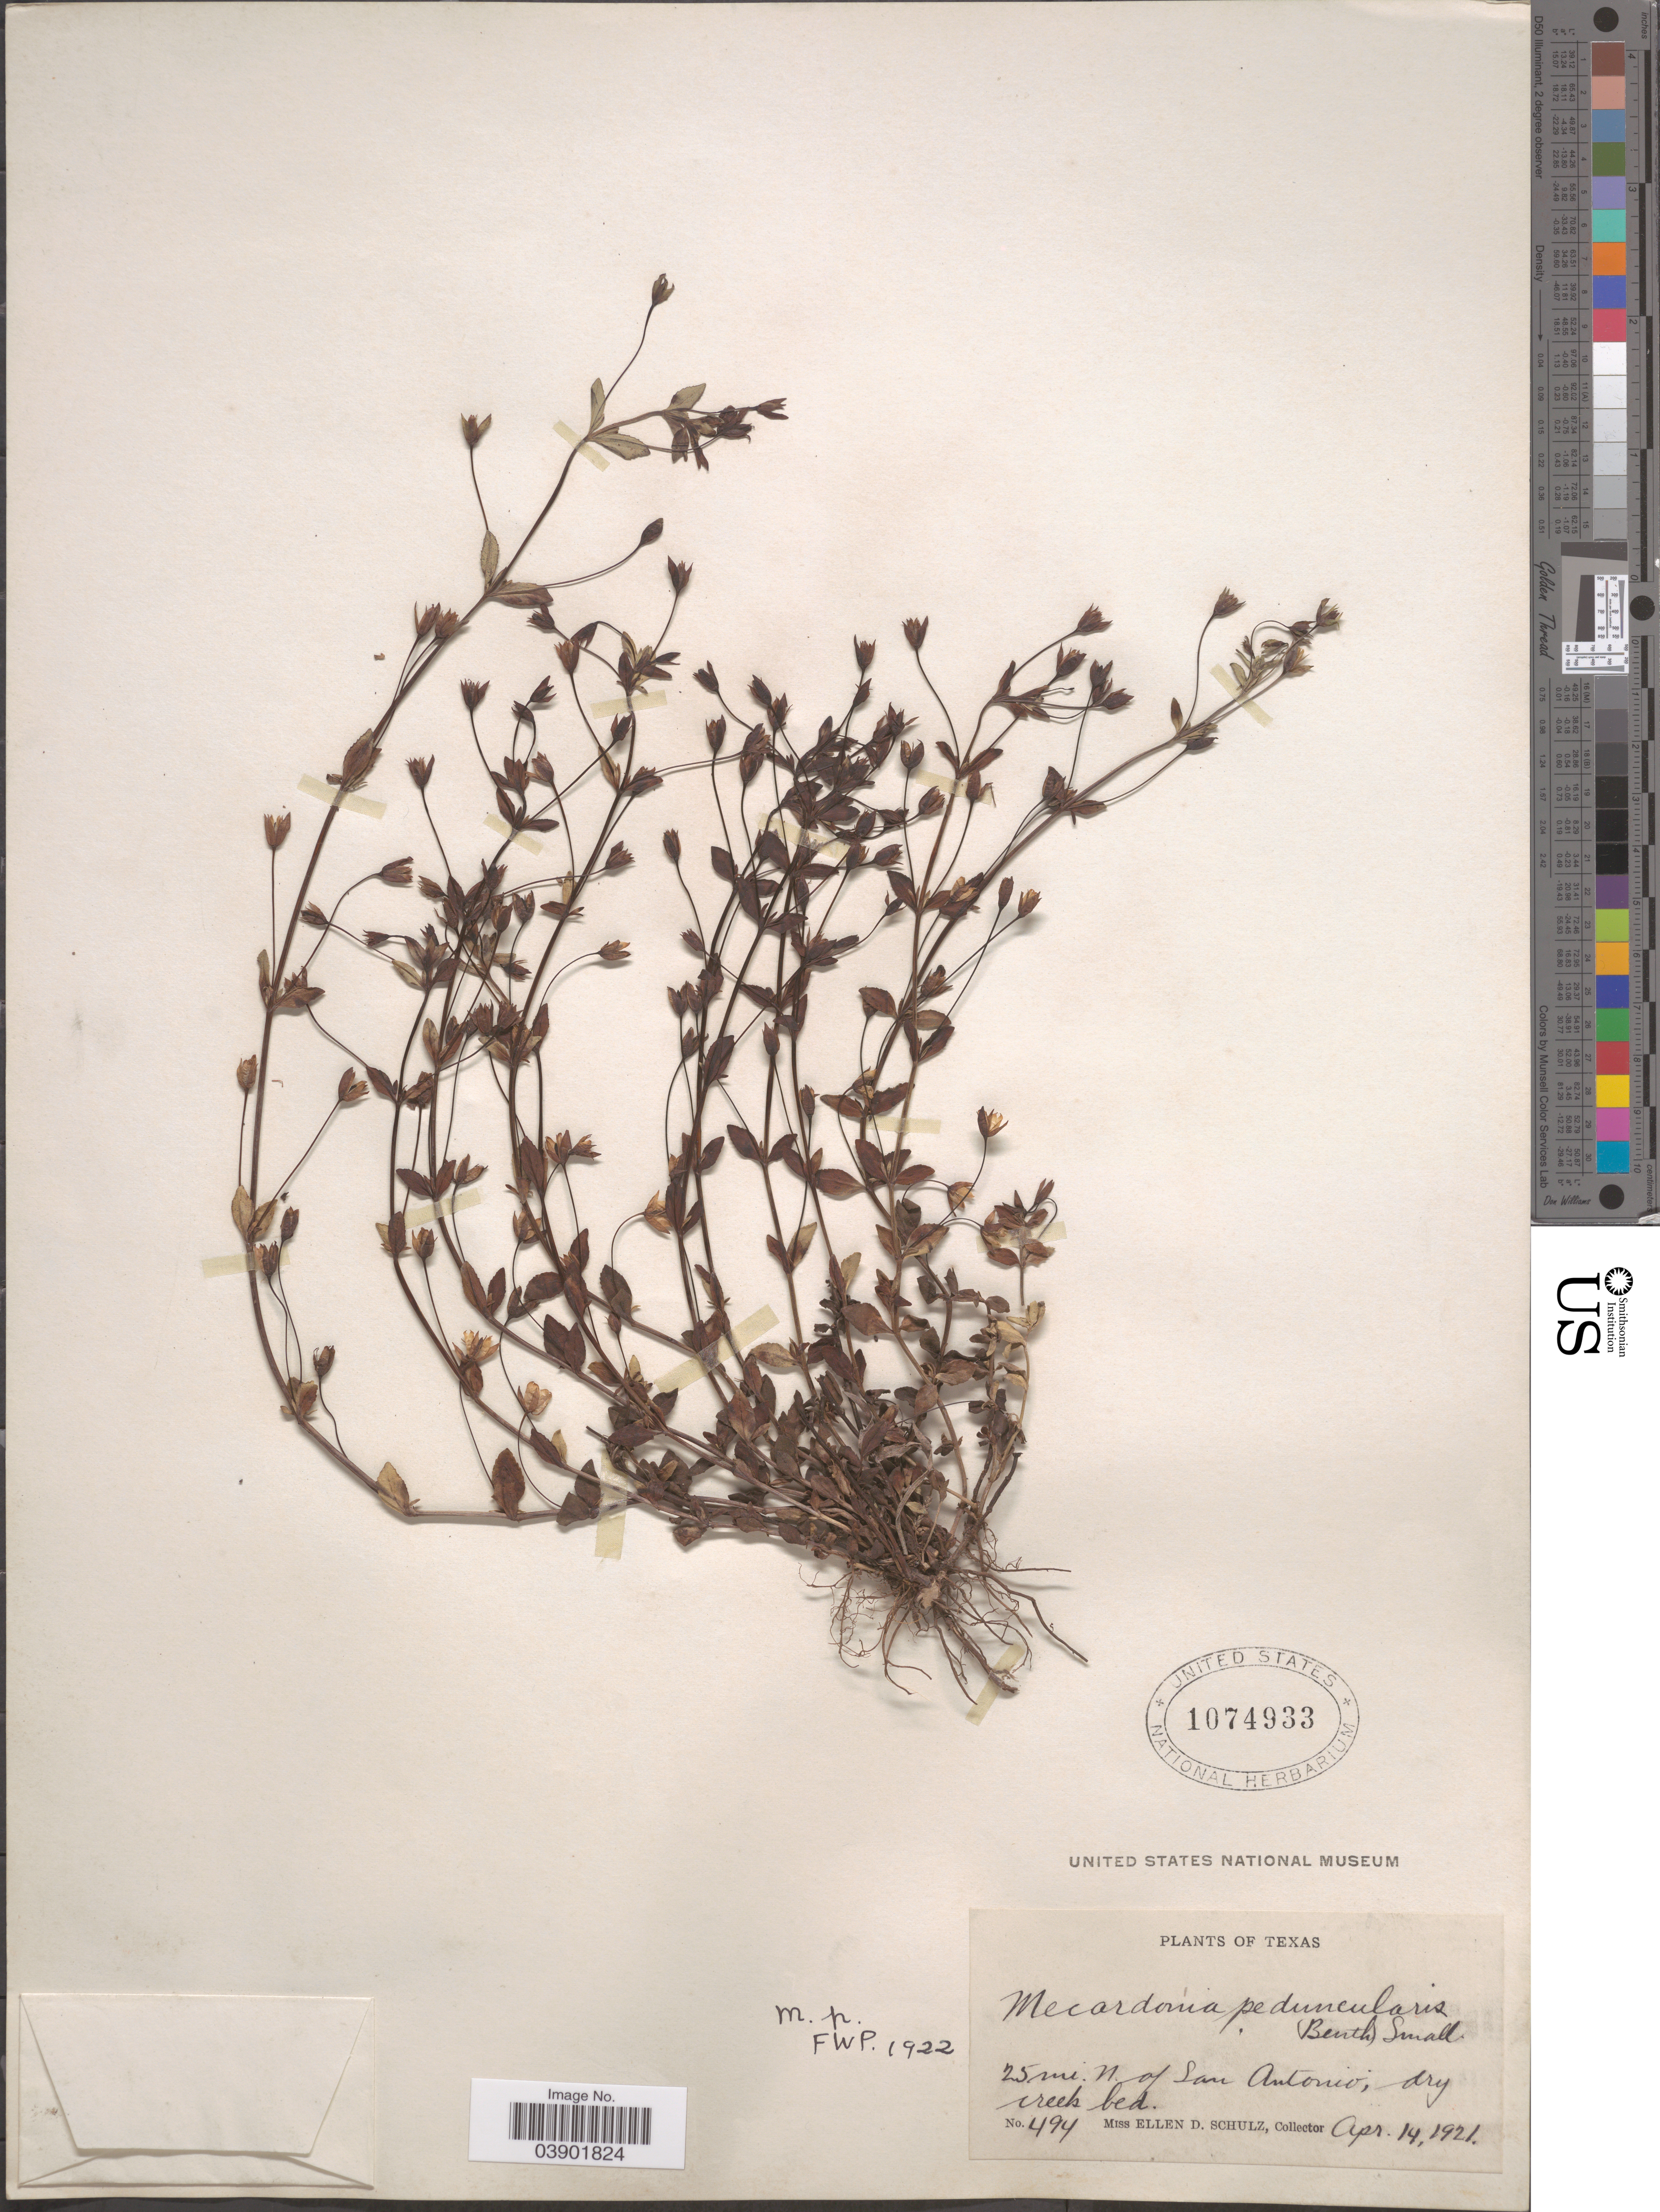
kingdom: Plantae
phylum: Tracheophyta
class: Magnoliopsida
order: Lamiales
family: Plantaginaceae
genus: Bacopa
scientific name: Bacopa procumbens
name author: (Mill.) Greenm.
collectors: E. Schultz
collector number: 494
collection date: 1921-04-14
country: United States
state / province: Texas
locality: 25 mi. N. of San Antonio, dry creek bed.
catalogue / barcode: US 1074933